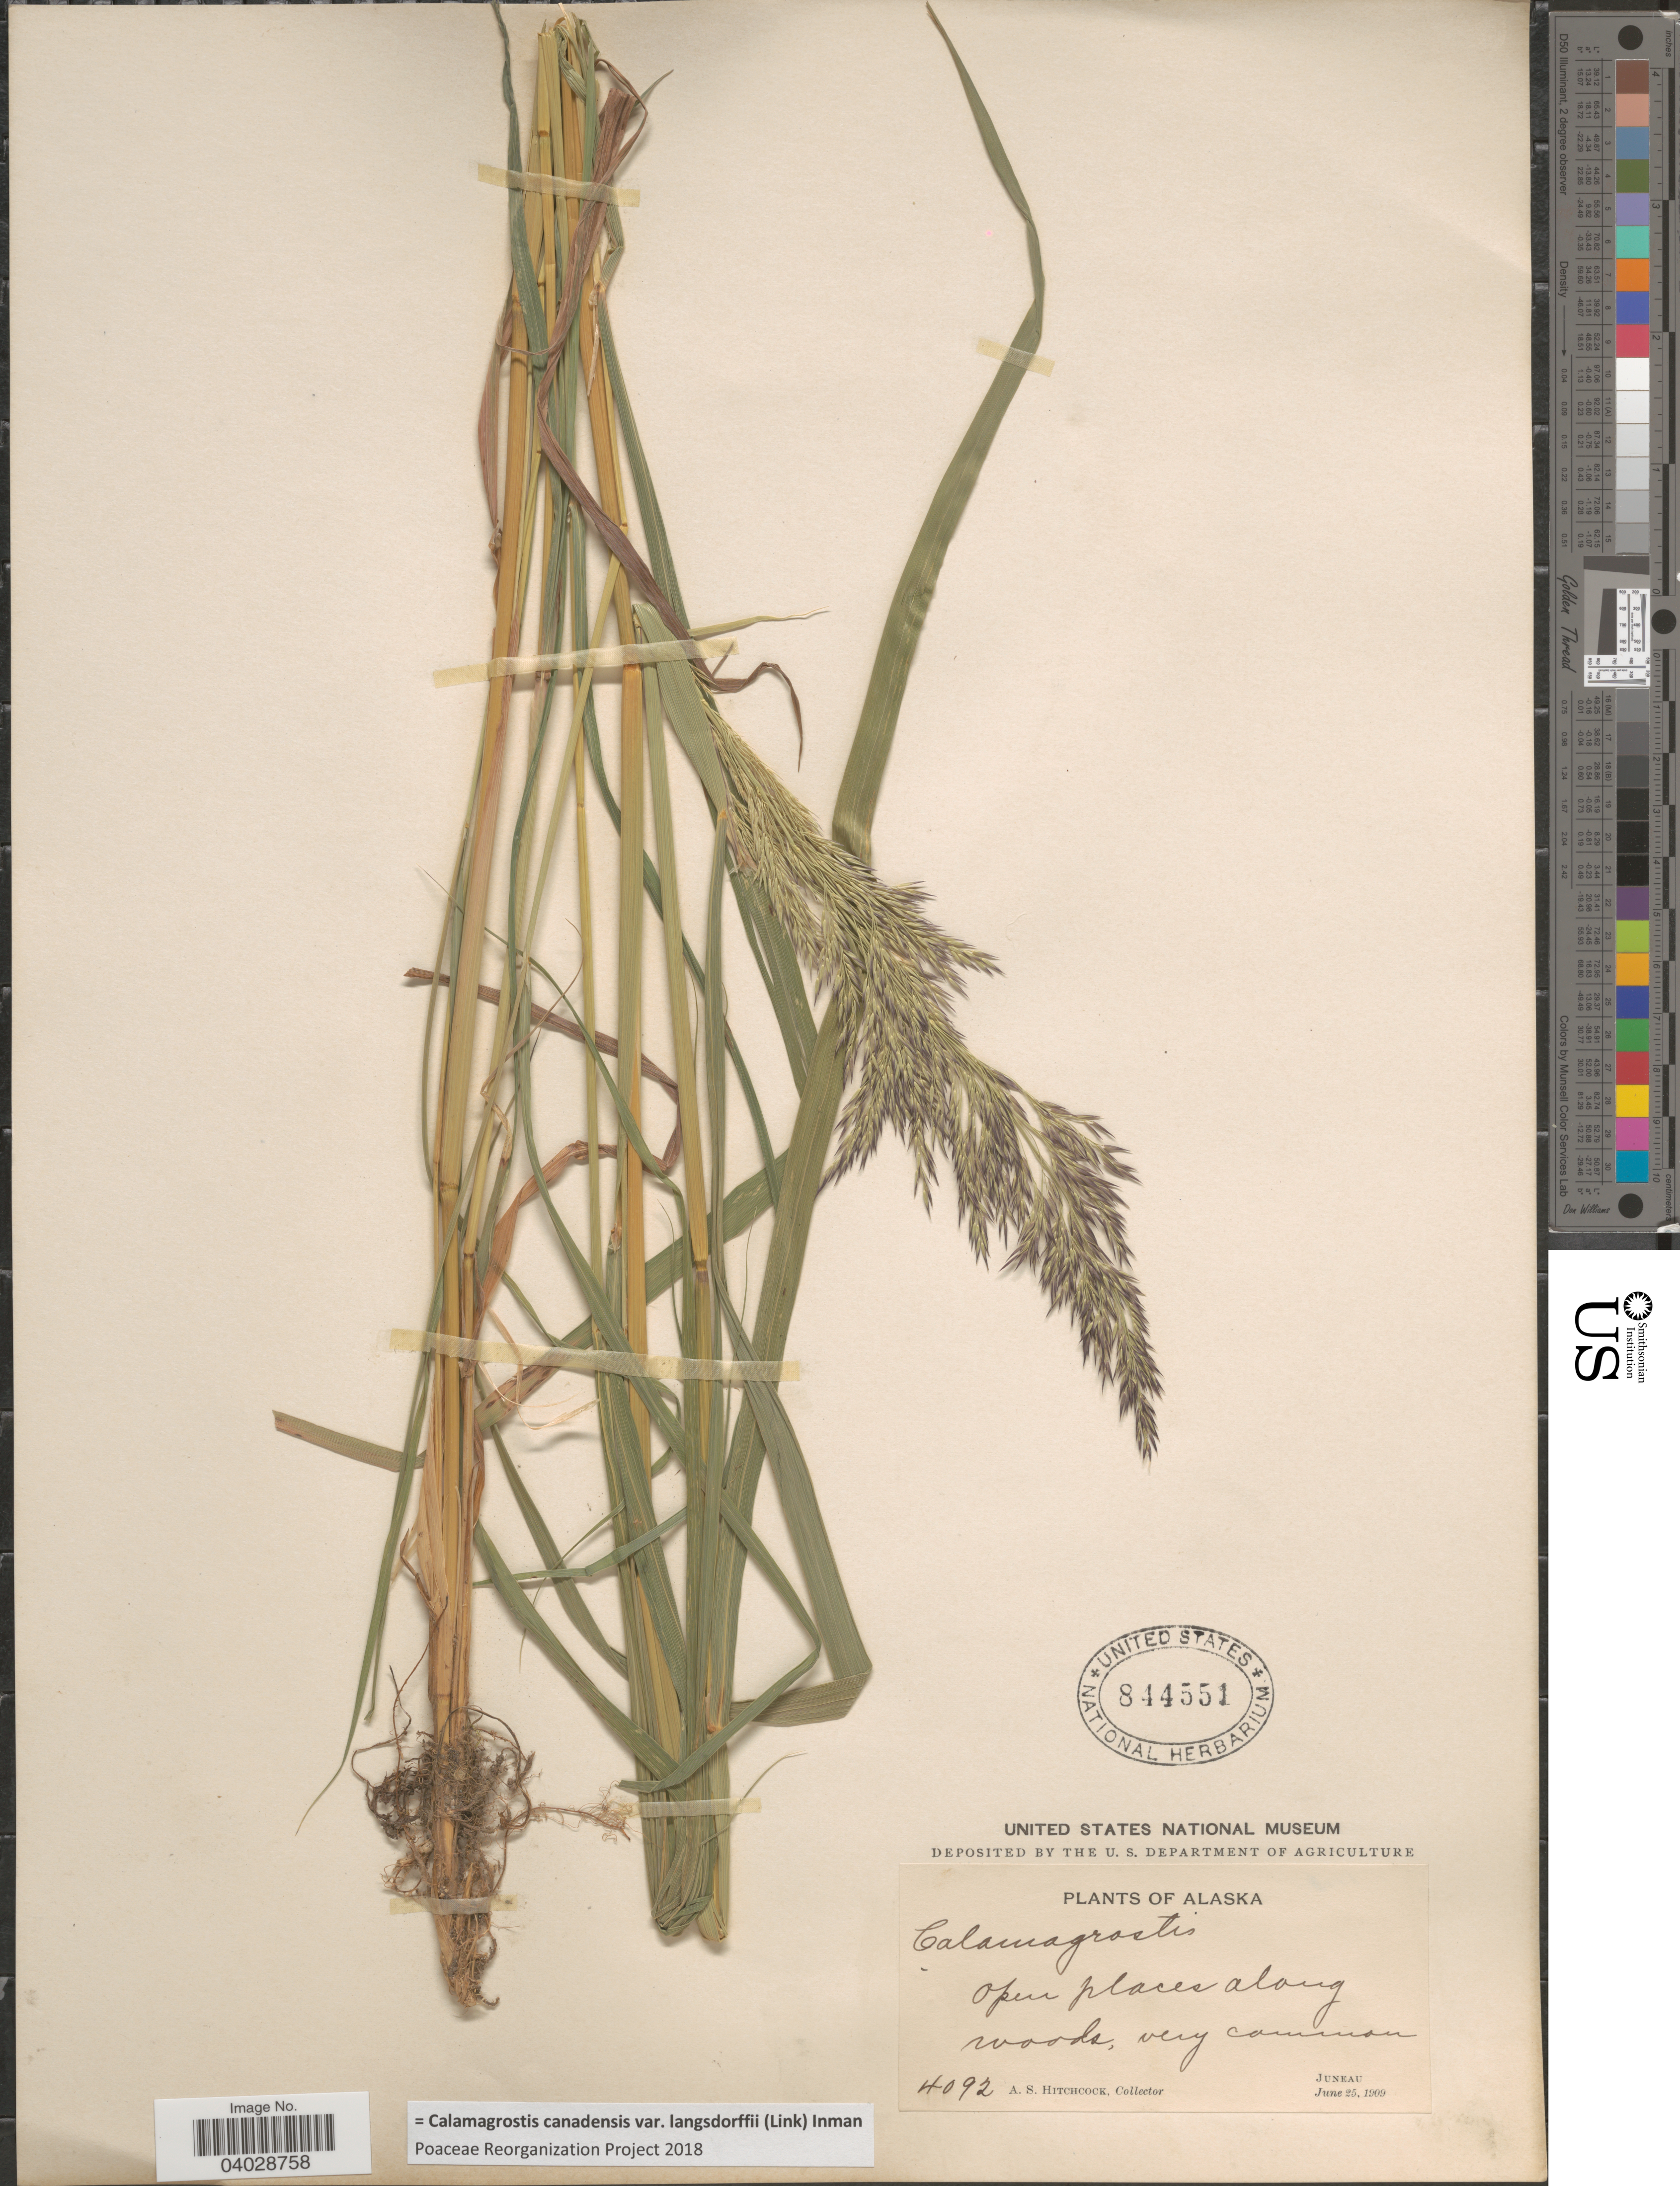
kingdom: Plantae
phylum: Tracheophyta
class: Liliopsida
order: Poales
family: Poaceae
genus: Calamagrostis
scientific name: Calamagrostis canadensis var. langsdorffii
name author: (Link) Inman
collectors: A. S. Hitchcock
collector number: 4092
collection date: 1909-06-25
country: United States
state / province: Alaska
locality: Open places along woods, Juneau.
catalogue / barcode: US 84551